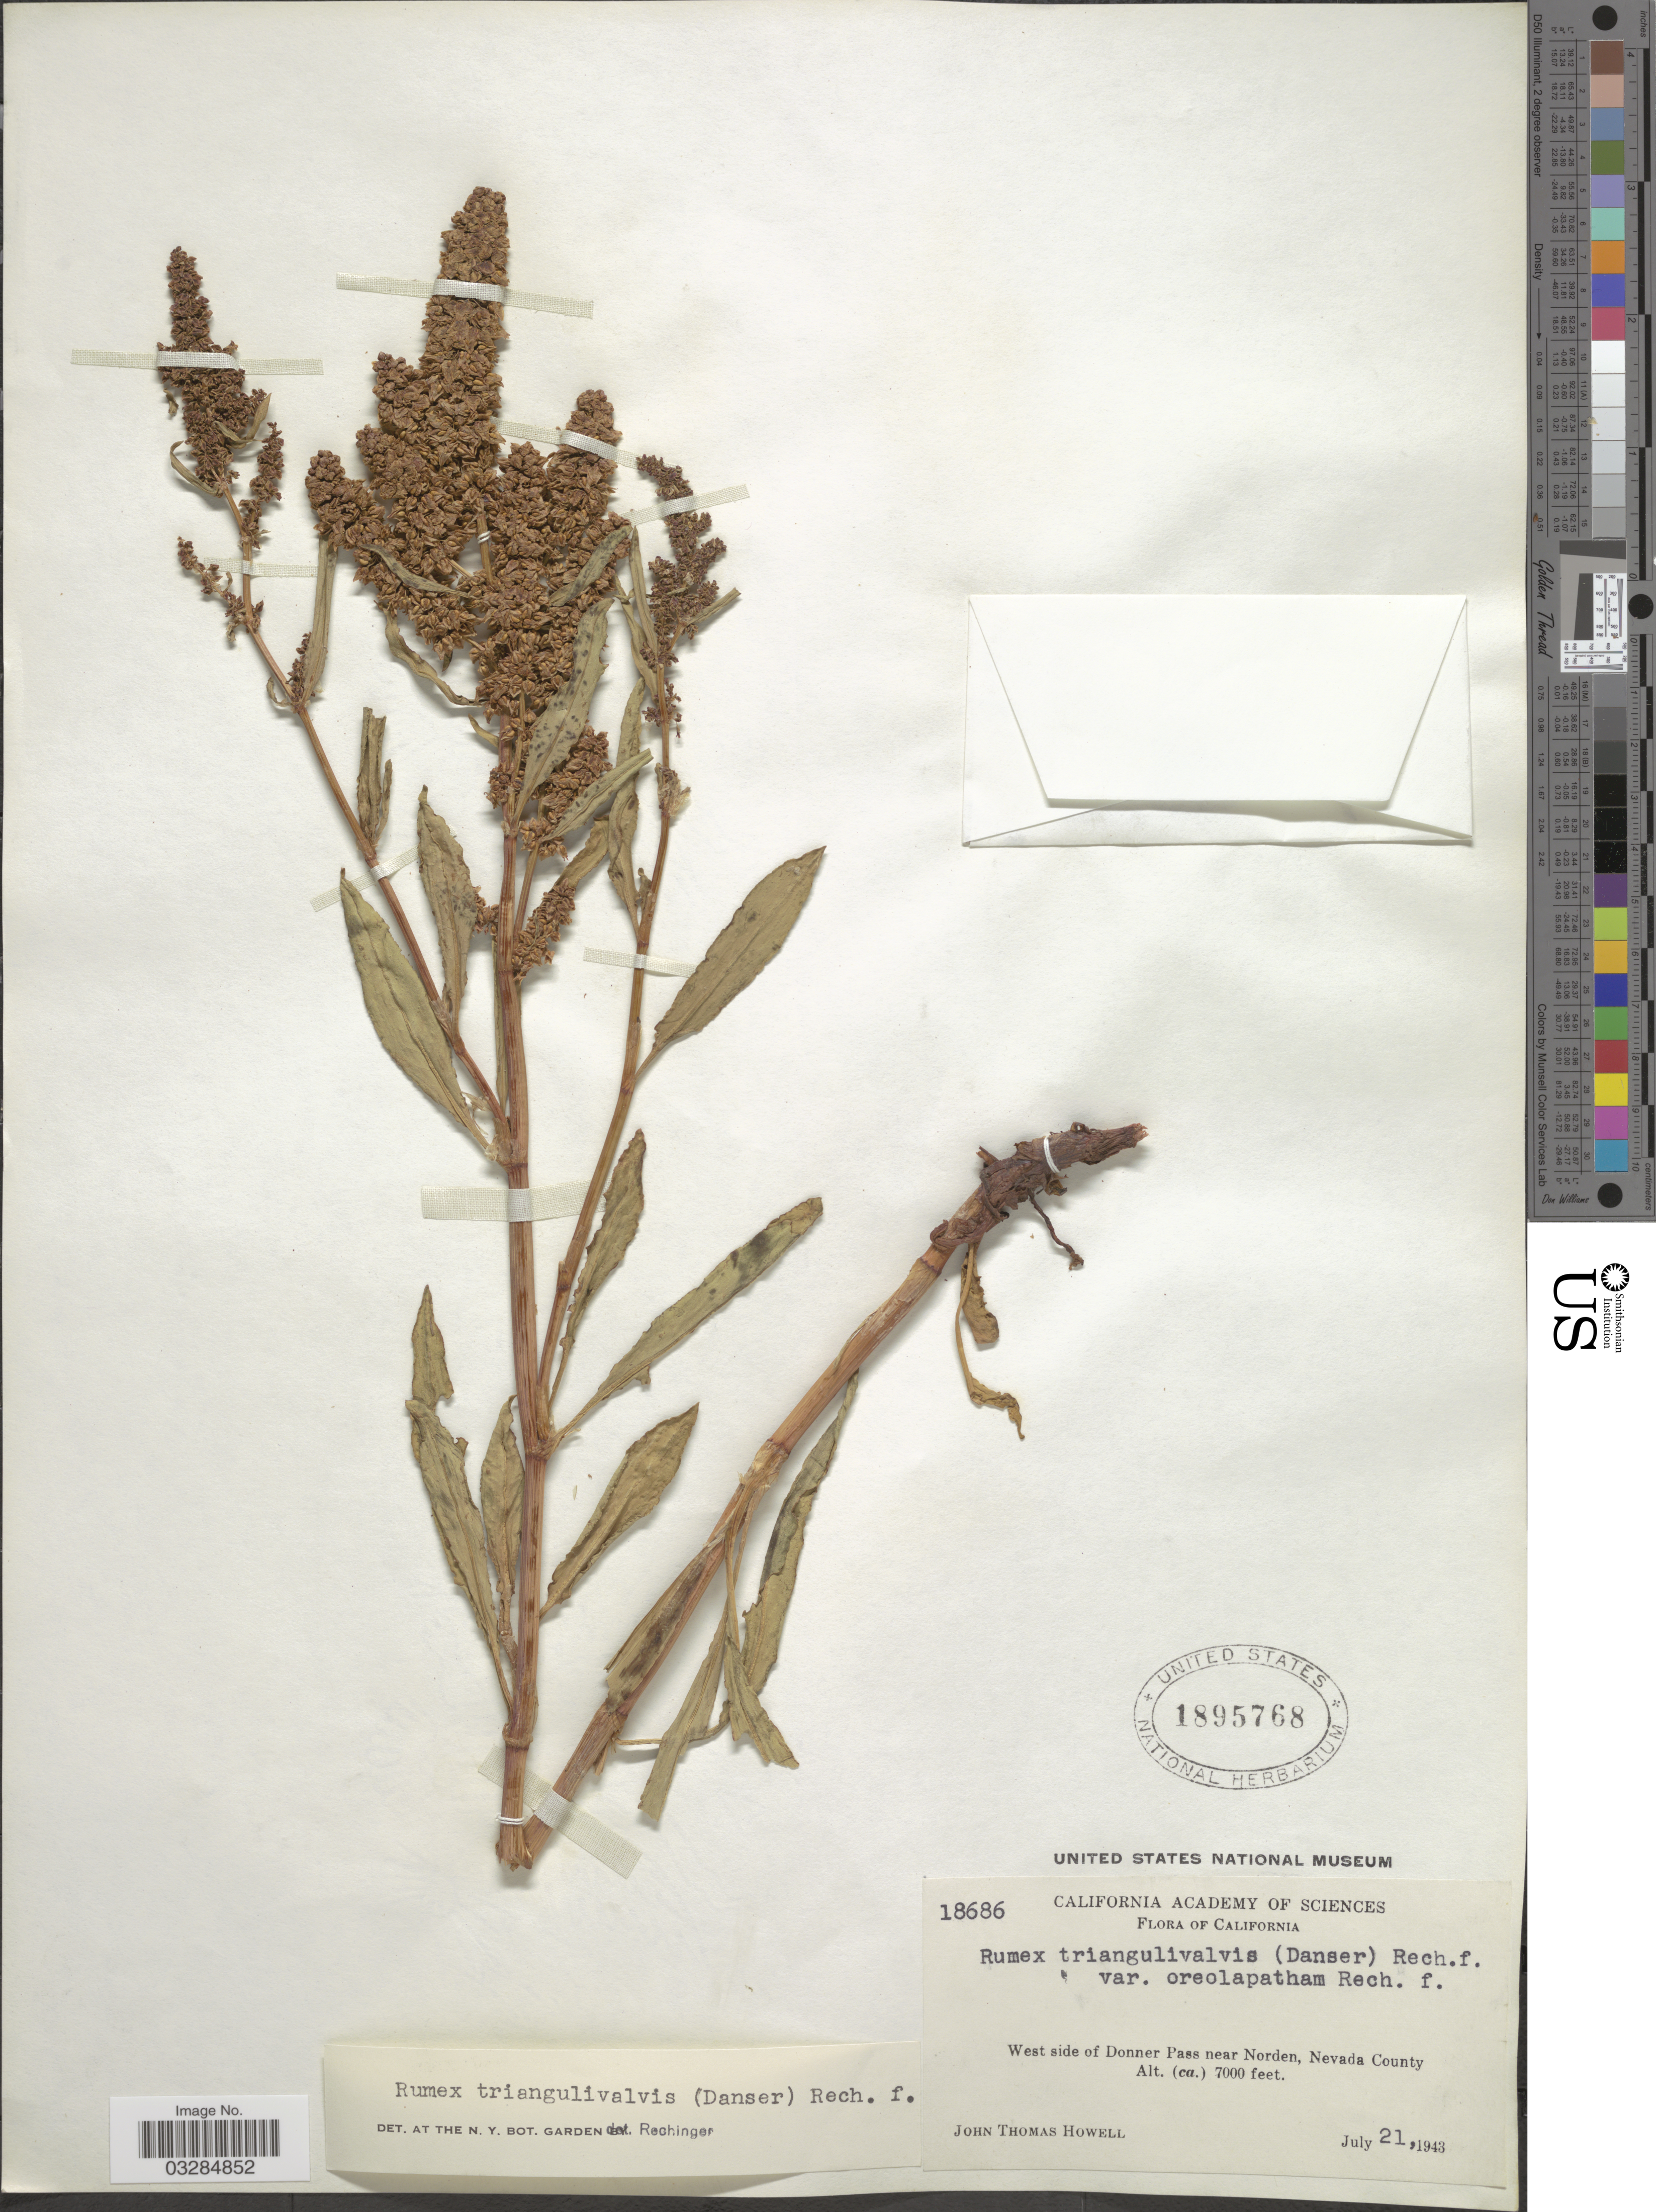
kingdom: Plantae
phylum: Tracheophyta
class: Magnoliopsida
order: Caryophyllales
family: Polygonaceae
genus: Rumex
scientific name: Rumex triangulivalvis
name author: (Danser) Rech. f.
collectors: J. T. Howell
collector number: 18686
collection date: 1943-07-21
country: United States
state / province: California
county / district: Nevada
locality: West side of Donner Pass near Norden, Nevada County.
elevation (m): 2134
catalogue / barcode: US 1895768